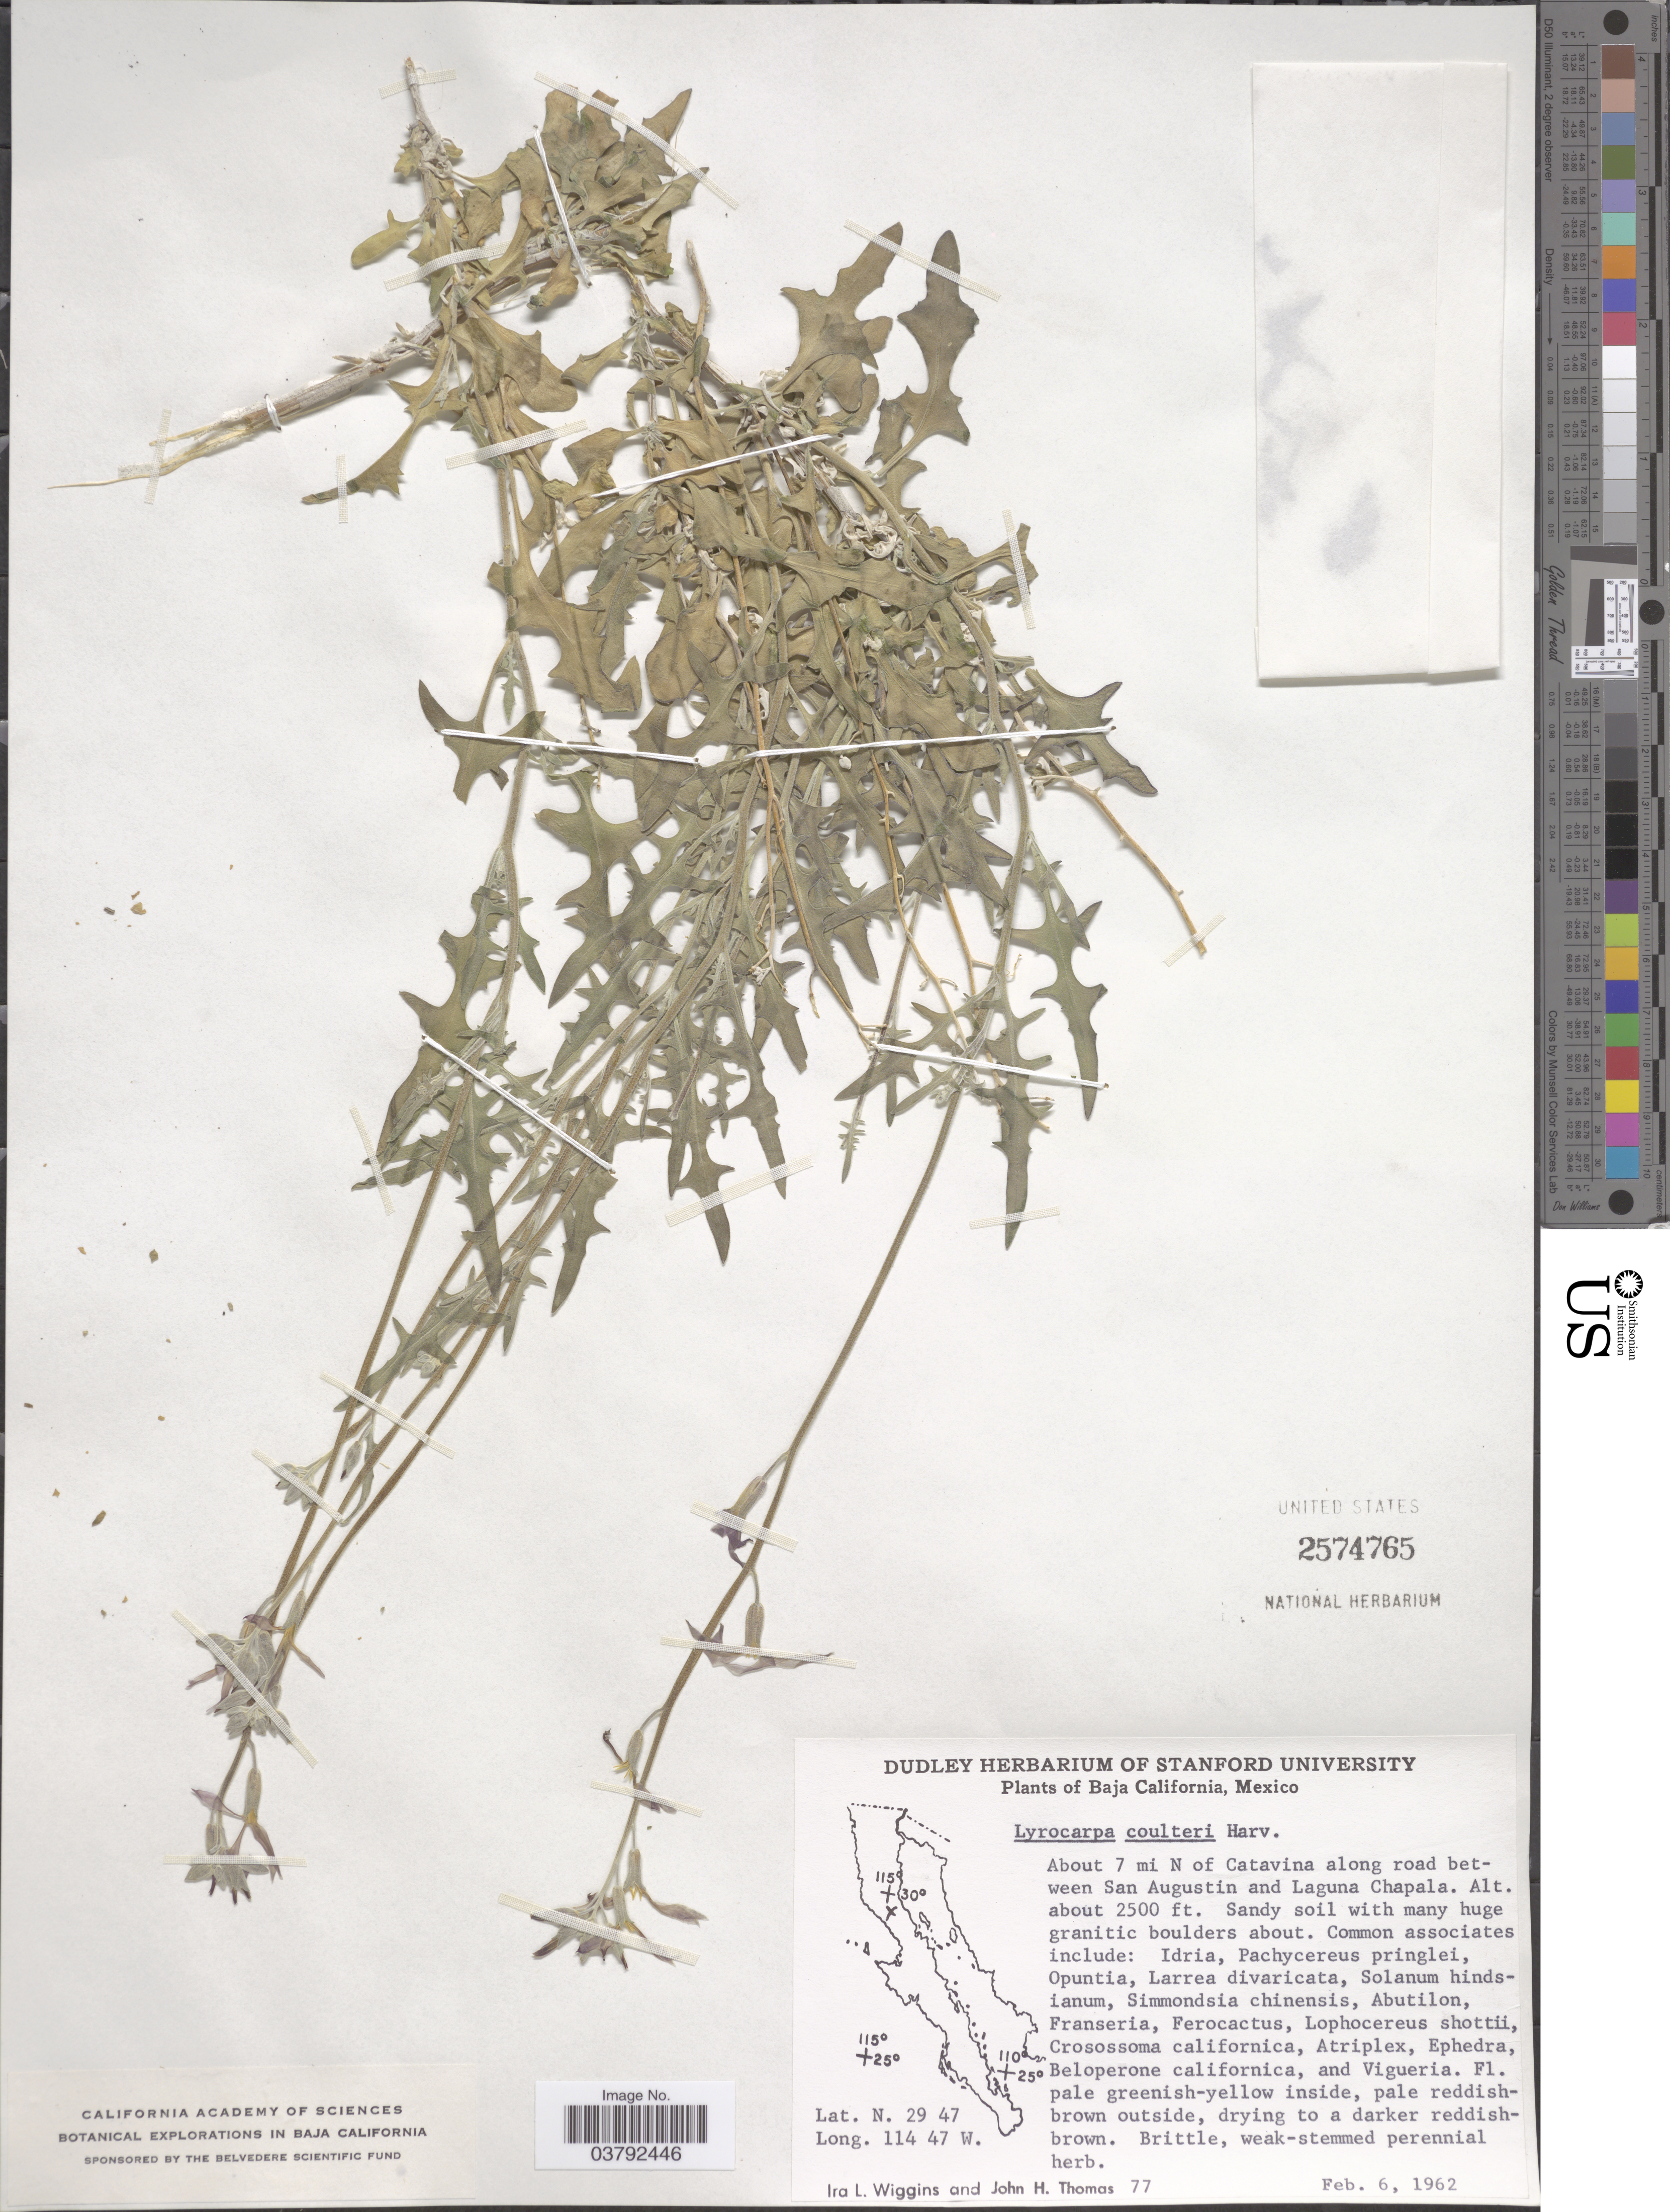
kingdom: Plantae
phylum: Tracheophyta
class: Magnoliopsida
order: Brassicales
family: Brassicaceae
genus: Lyrocarpa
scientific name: Lyrocarpa coulteri var. typica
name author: Rollins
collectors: I. L. Wiggins & J. H. Thomas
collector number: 77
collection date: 1962-02-06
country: Mexico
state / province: Baja California Norte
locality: About 7 mi N of Catavina along road between San Augustin and Laguna Chapala.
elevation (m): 762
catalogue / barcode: US 2574765